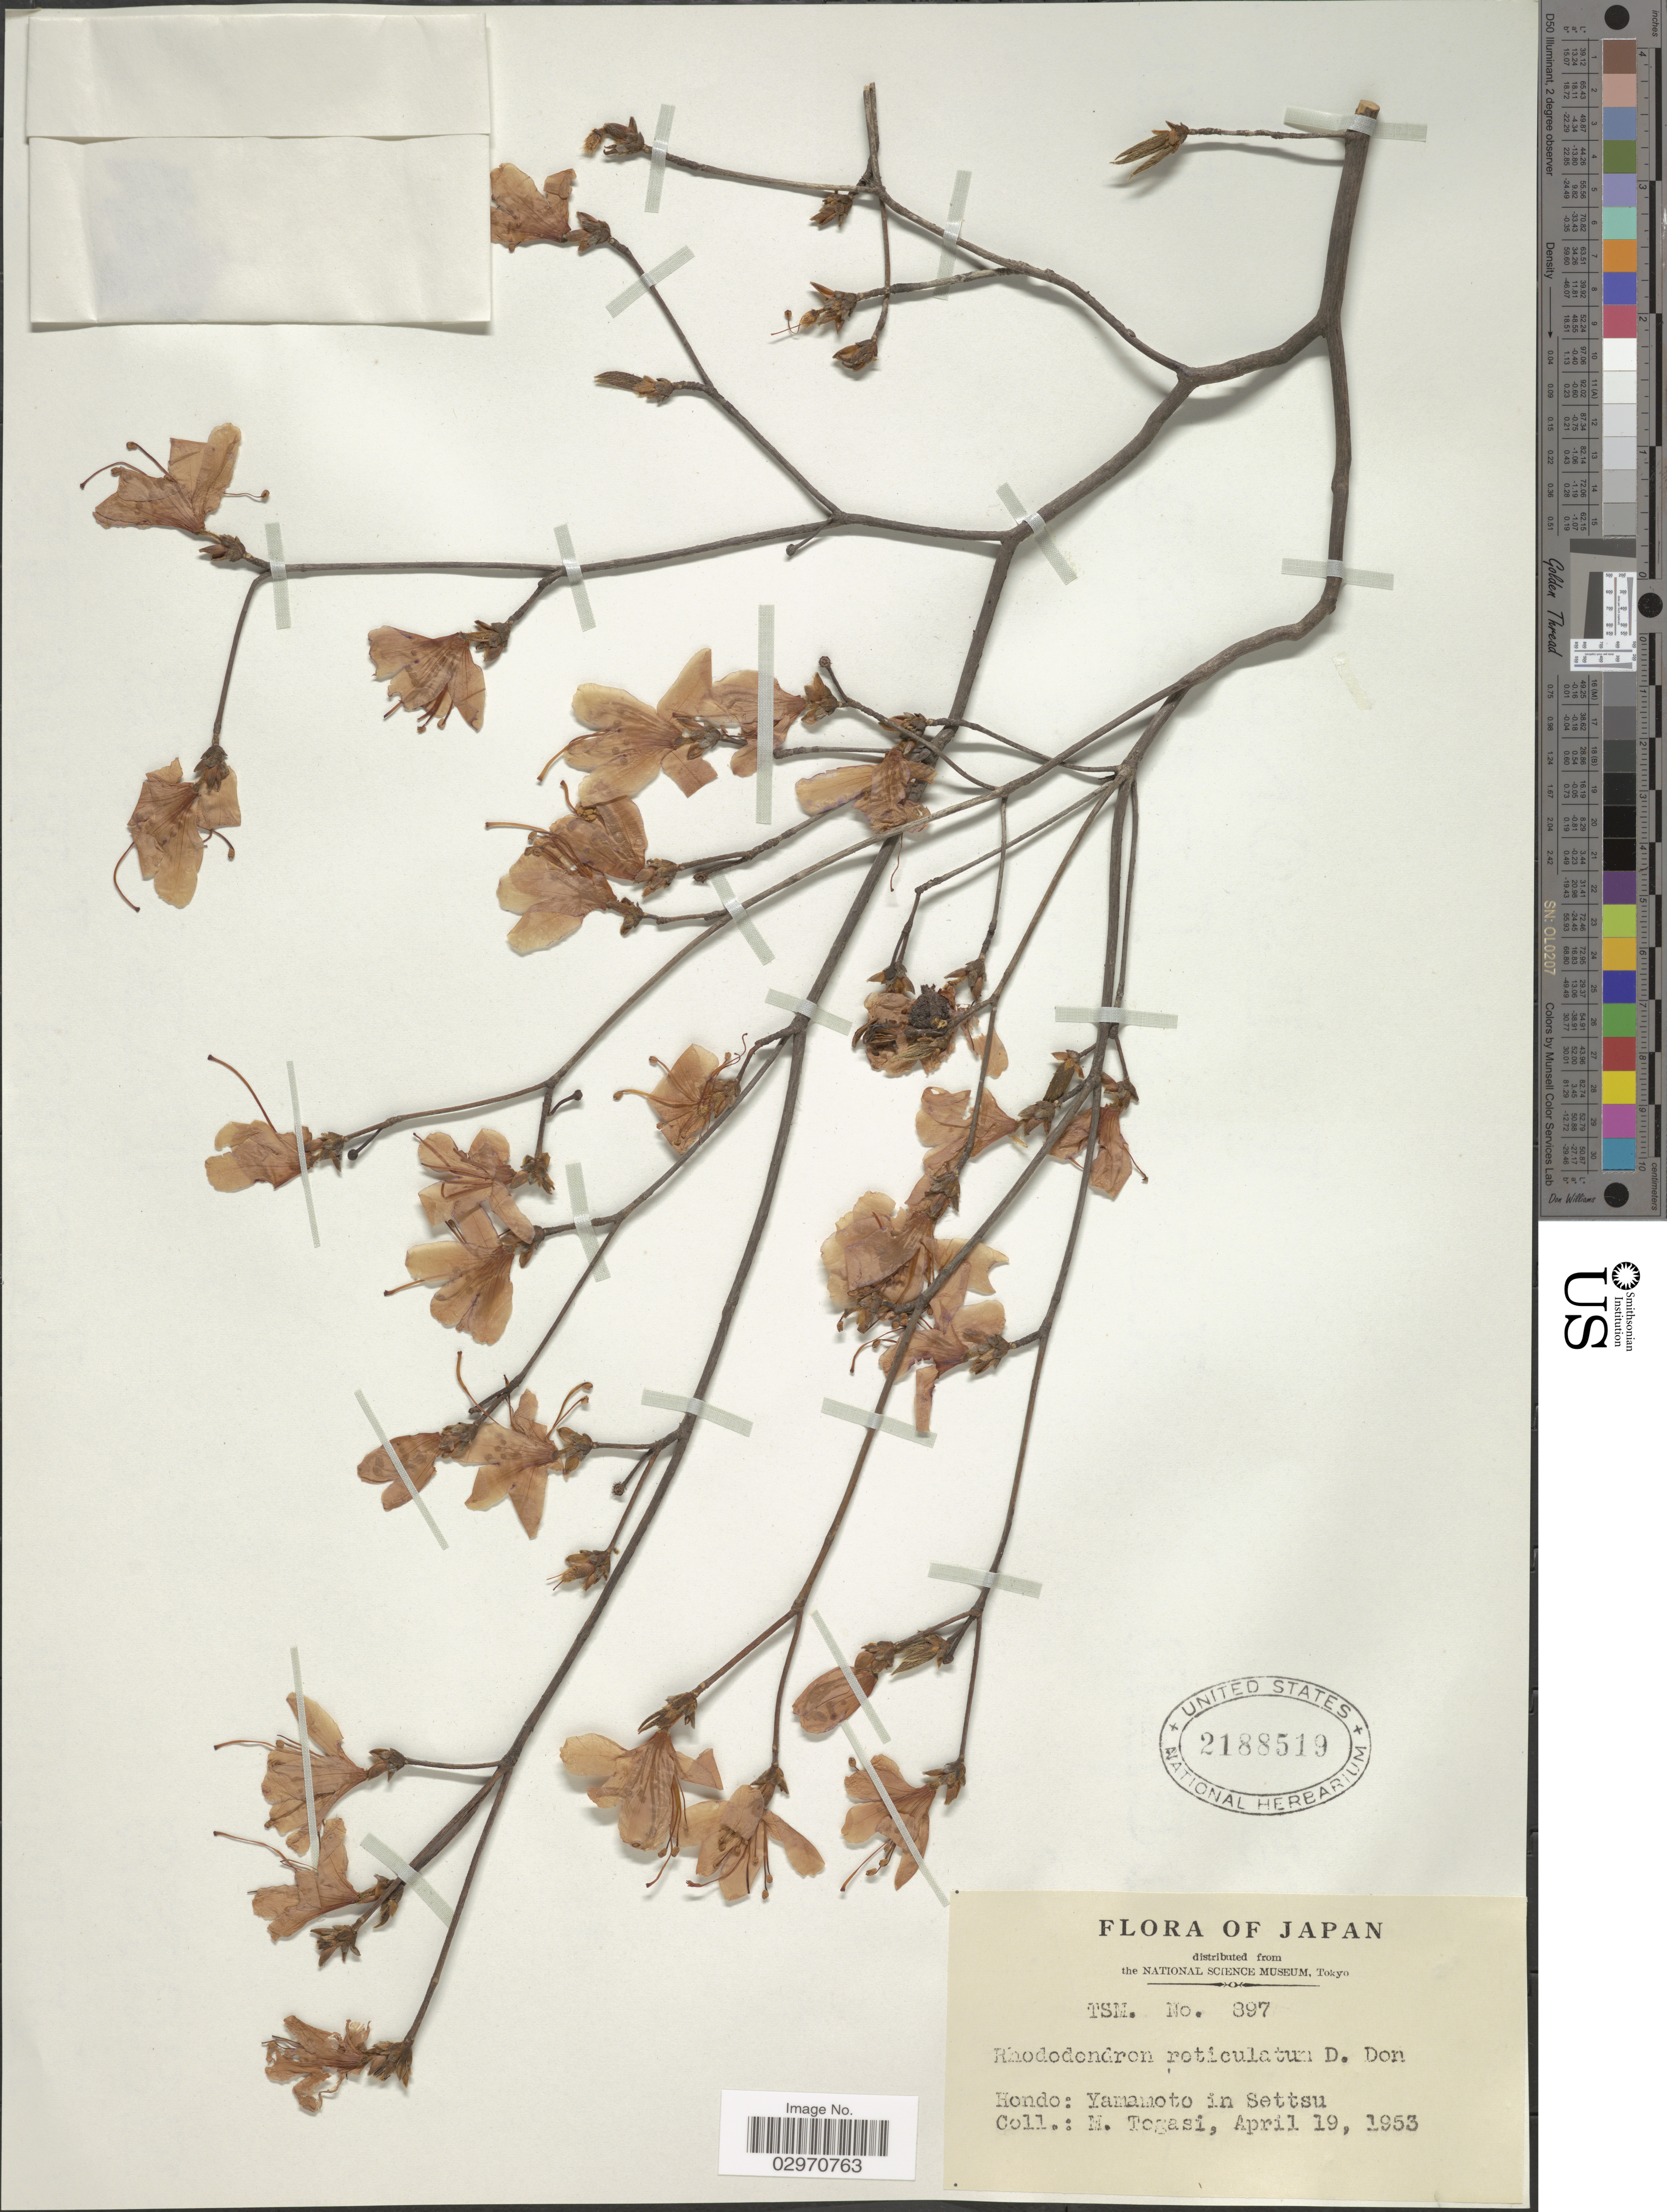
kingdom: Plantae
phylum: Tracheophyta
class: Magnoliopsida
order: Ericales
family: Ericaceae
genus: Rhododendron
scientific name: Rhododendron farrerae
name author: Sweet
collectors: M. Togasi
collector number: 897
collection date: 1953-04-19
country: Japan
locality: Hondo: Yamamoto in Settsu.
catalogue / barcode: US 2188519